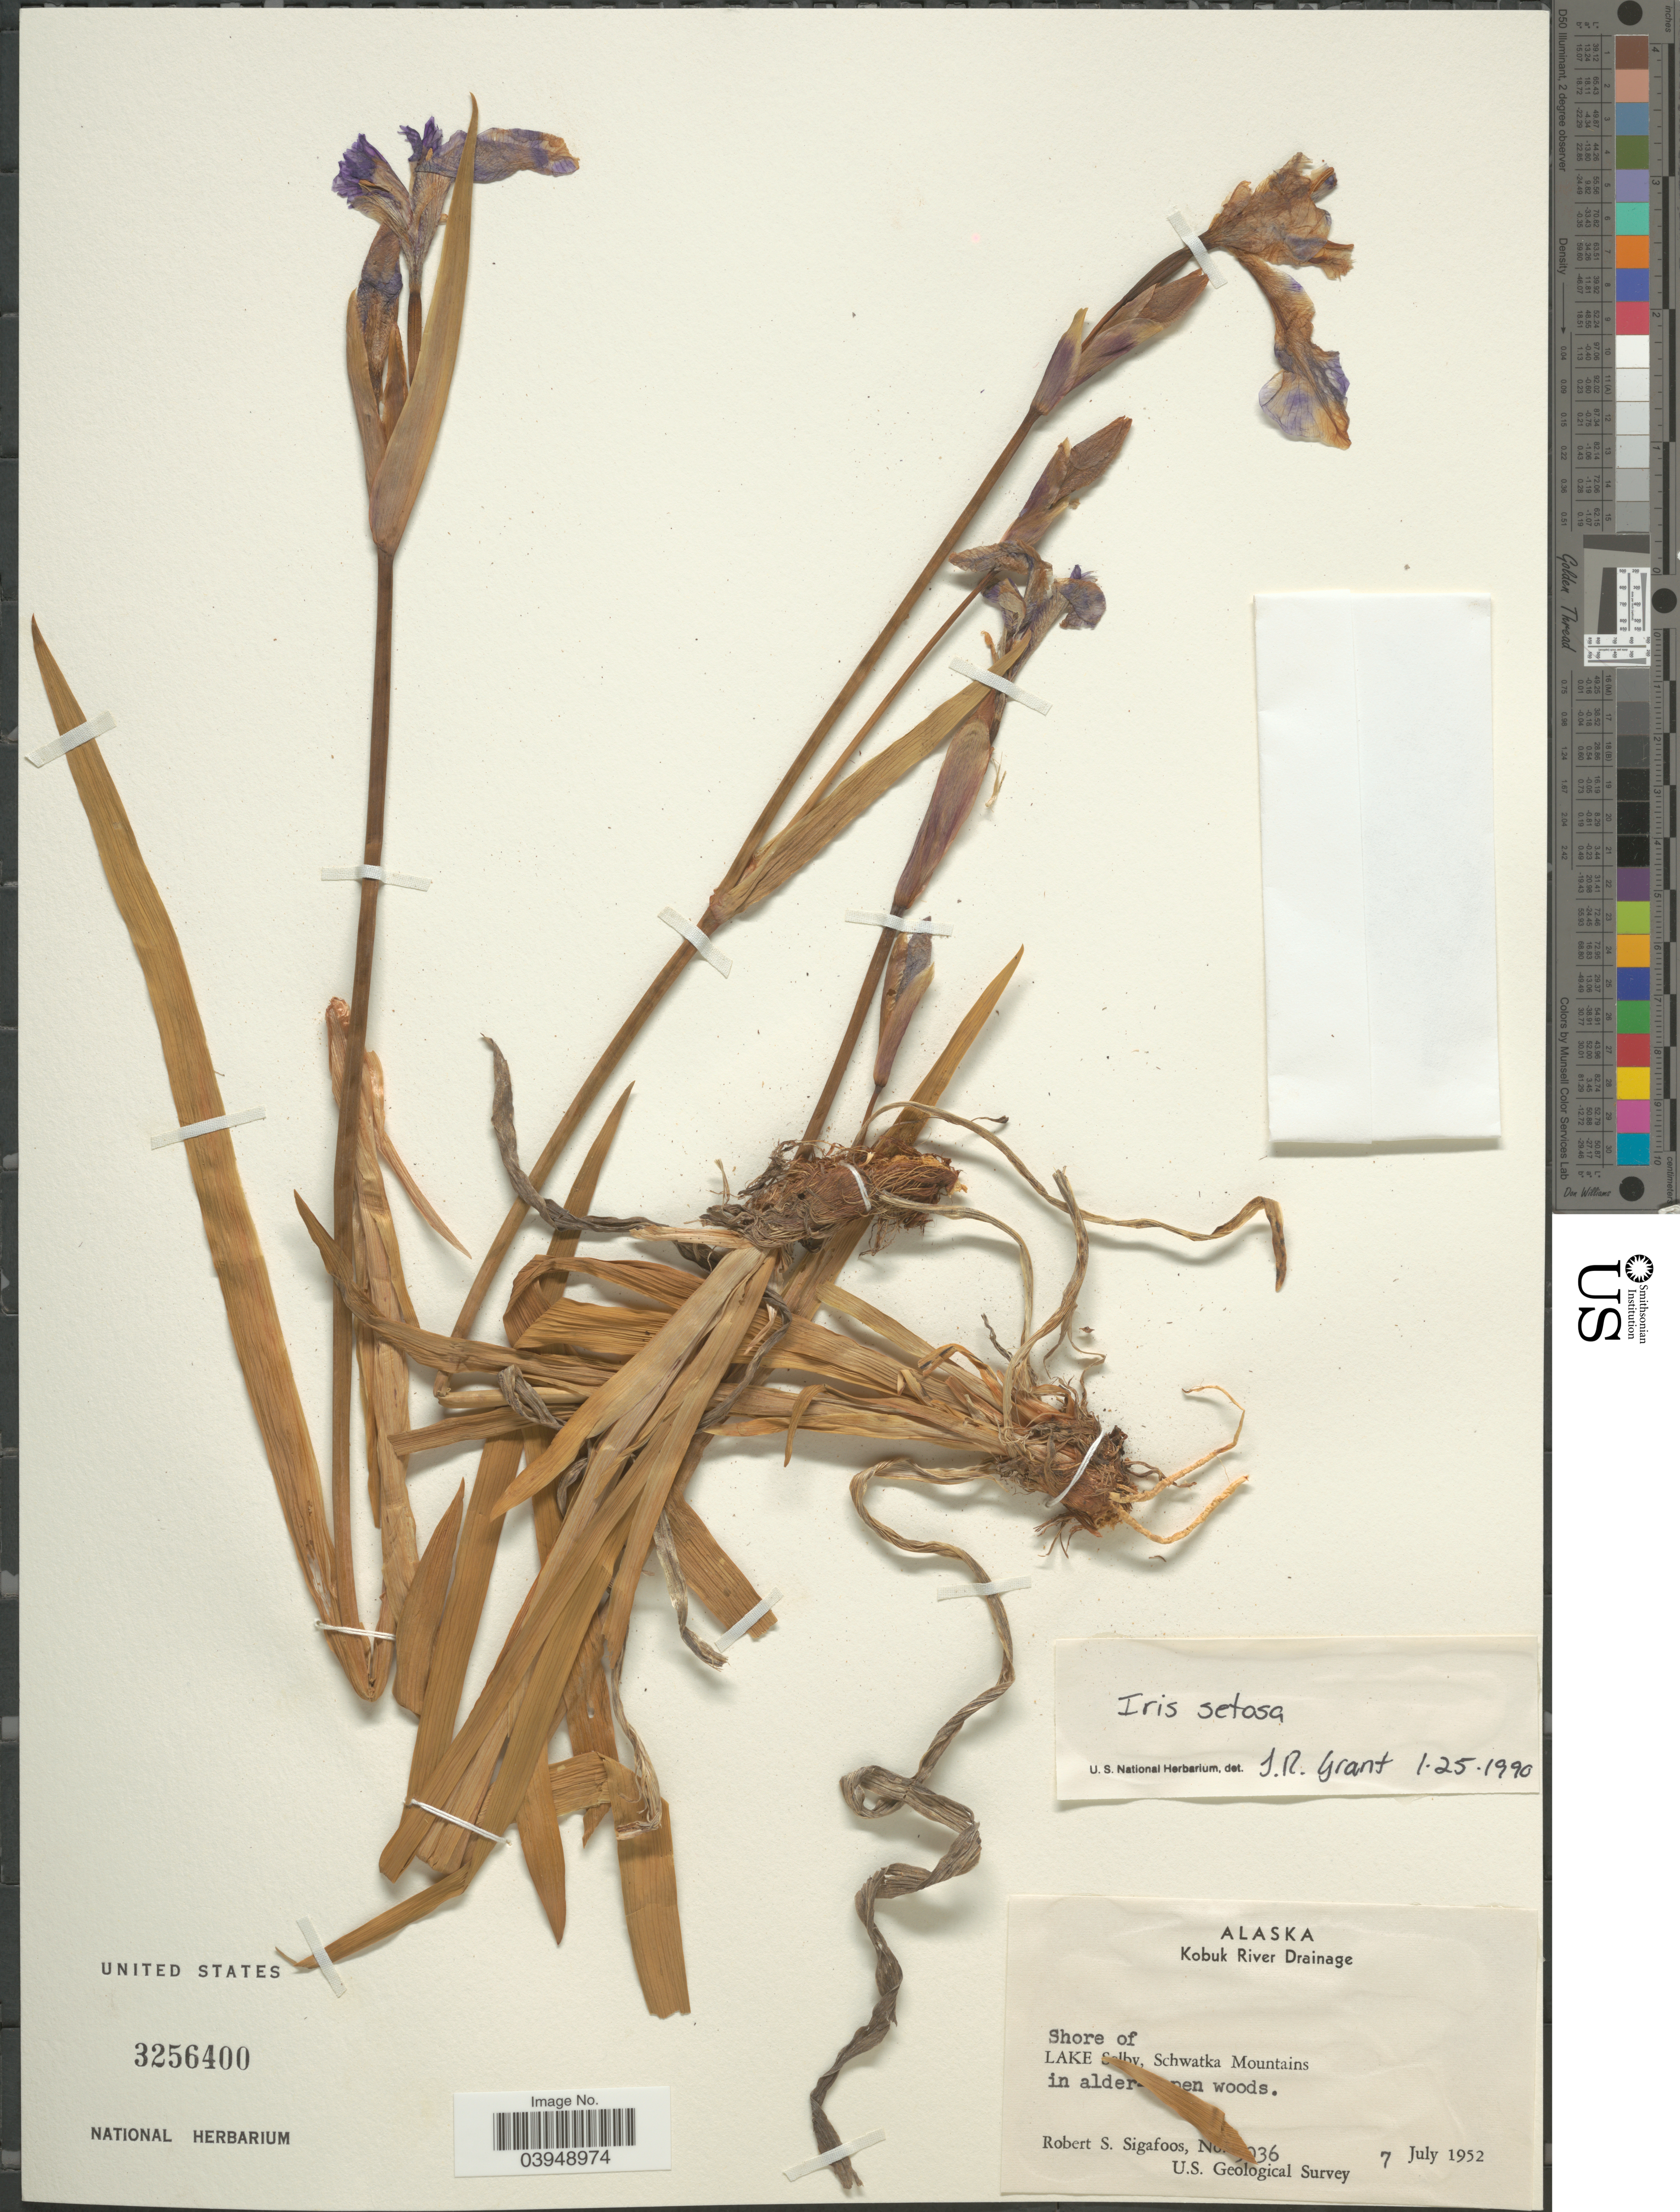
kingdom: Plantae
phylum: Tracheophyta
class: Liliopsida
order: Asparagales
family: Iridaceae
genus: Iris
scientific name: Iris setosa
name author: Pall. ex Link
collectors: R. Sigafoos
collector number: !036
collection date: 1952-07-07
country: United States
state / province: Alaska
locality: Kobuk River Drainage. Lake Selby, Schwatka Mountains.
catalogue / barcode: US 3256400